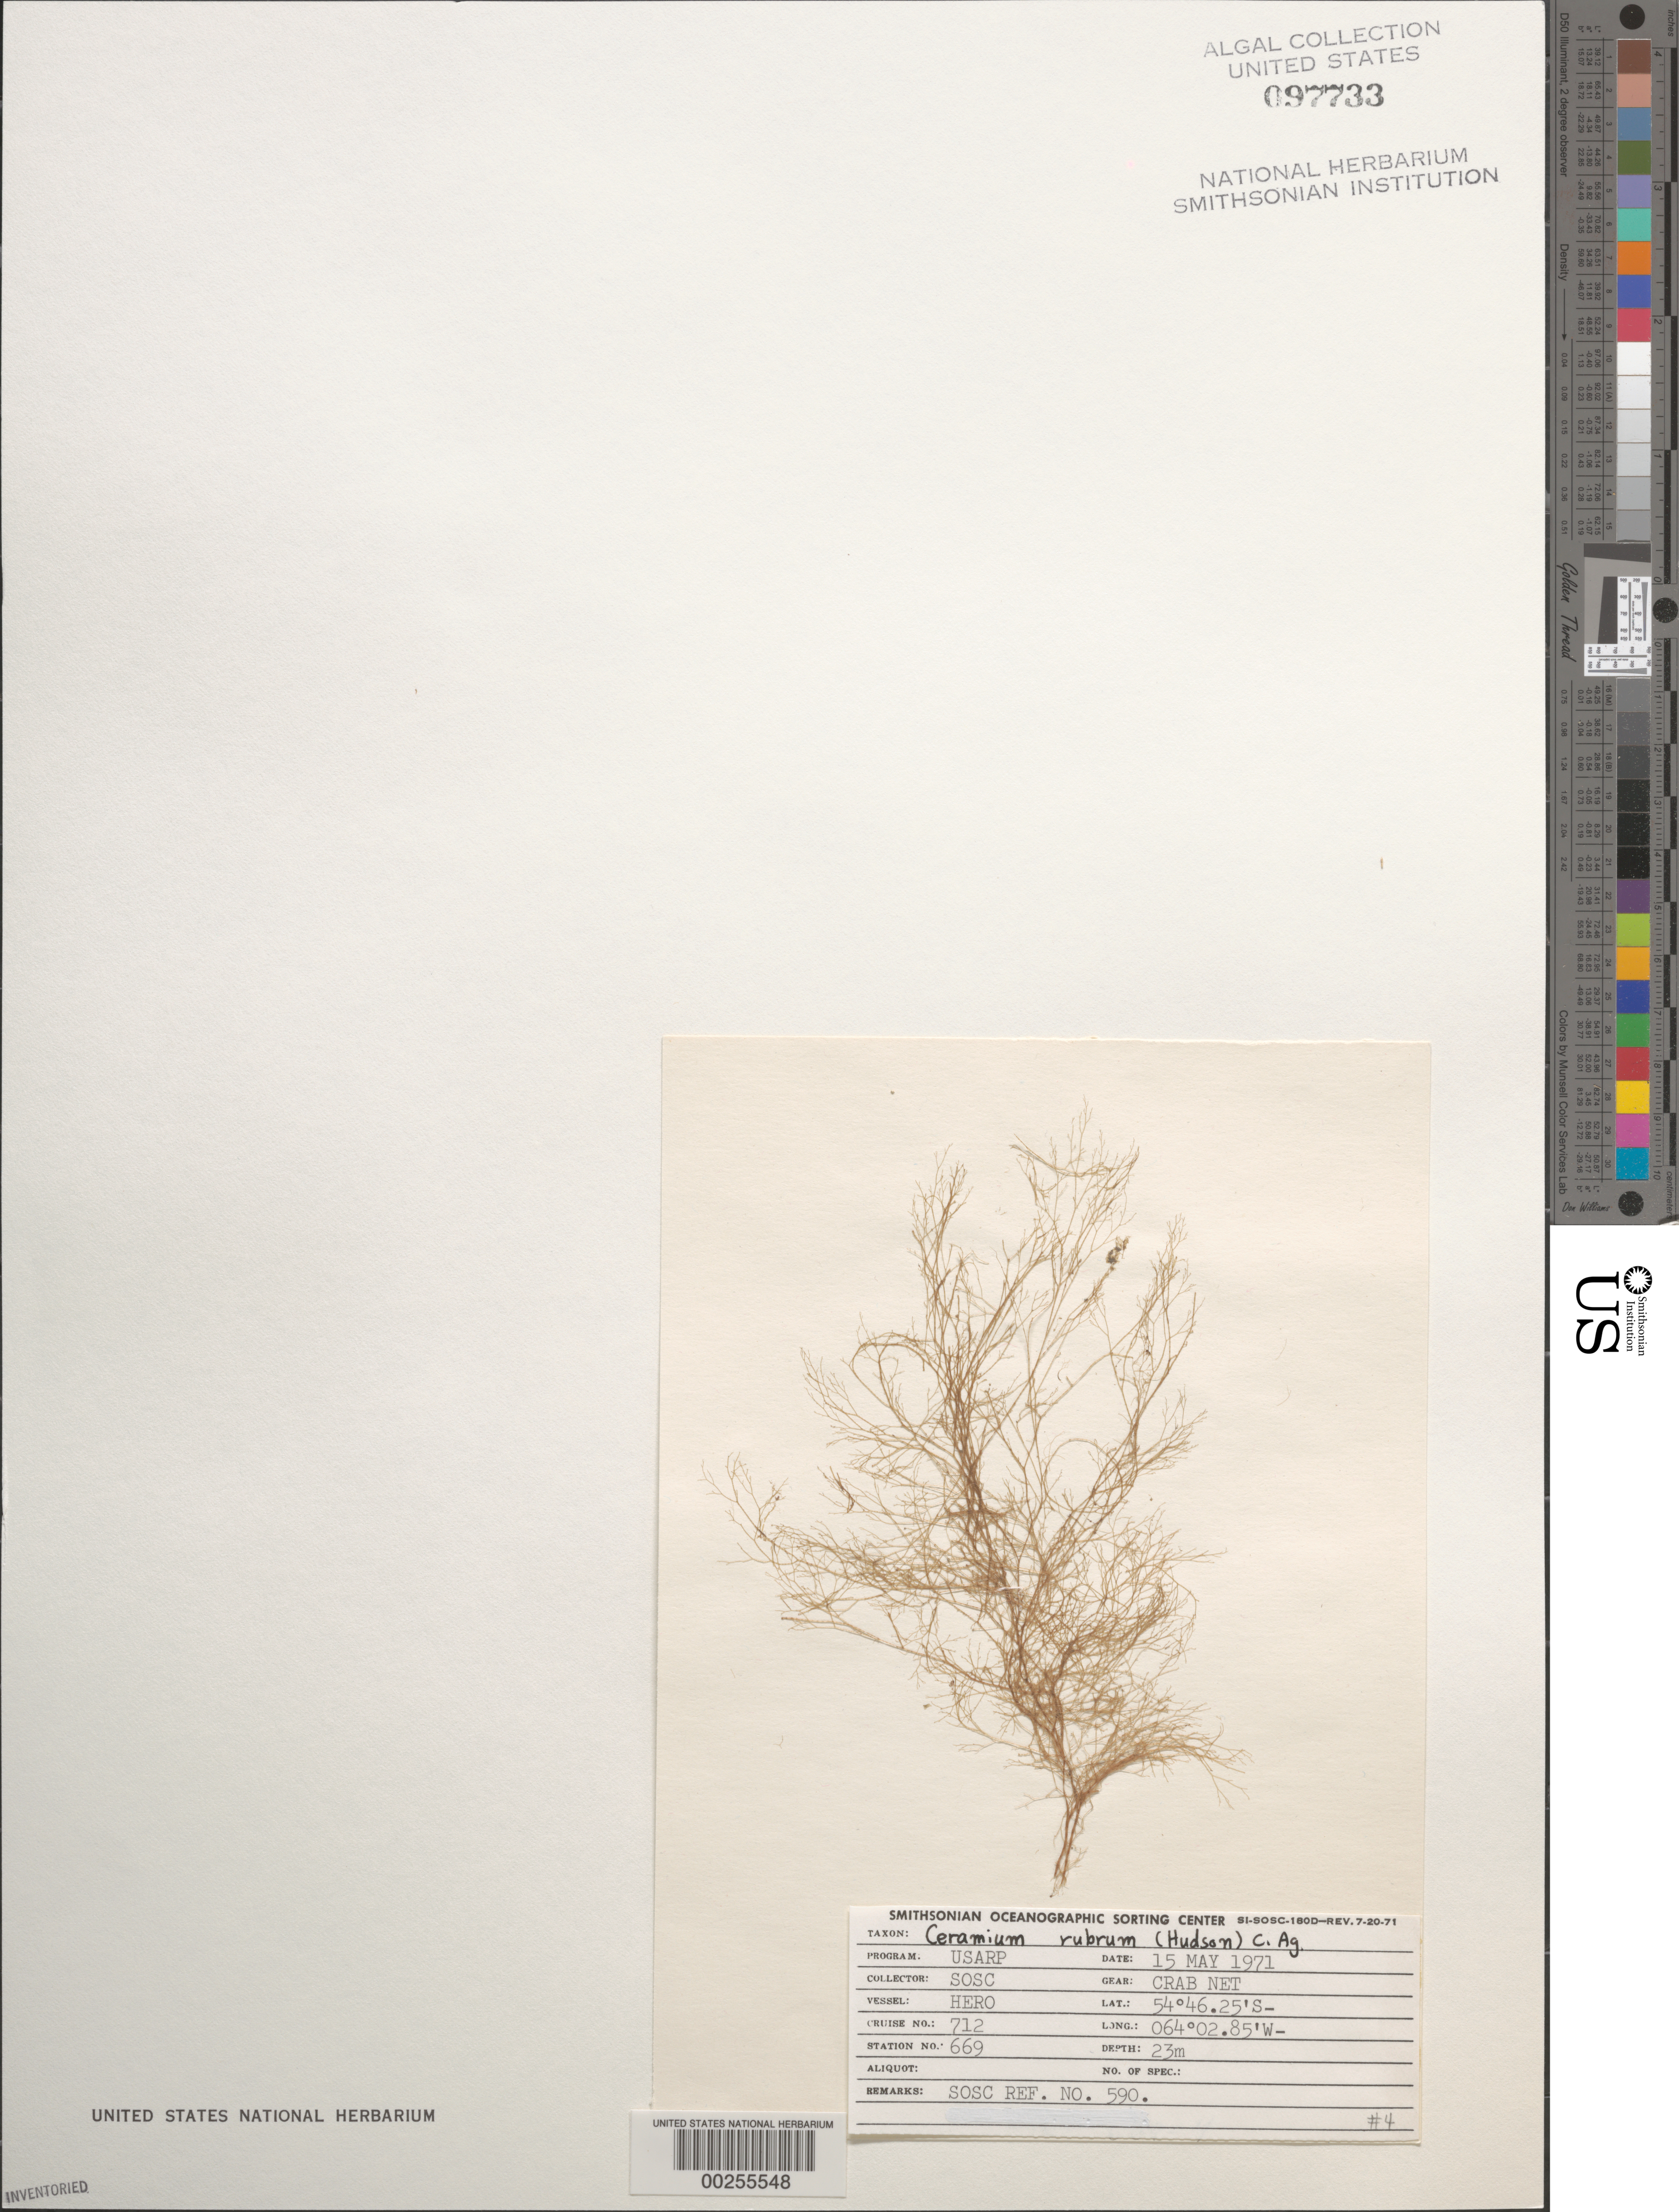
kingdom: Plantae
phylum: Rhodophyta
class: Florideophyceae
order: Ceramiales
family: Ceramiaceae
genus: Ceramium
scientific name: Ceramium rubrum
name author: C. Agardh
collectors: SOSC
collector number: Station 669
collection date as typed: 15 May 1971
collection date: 1971-05-15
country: Argentina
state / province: Tierra del Fuego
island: Isla de los Estados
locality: Puerto Cook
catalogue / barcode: US 97733